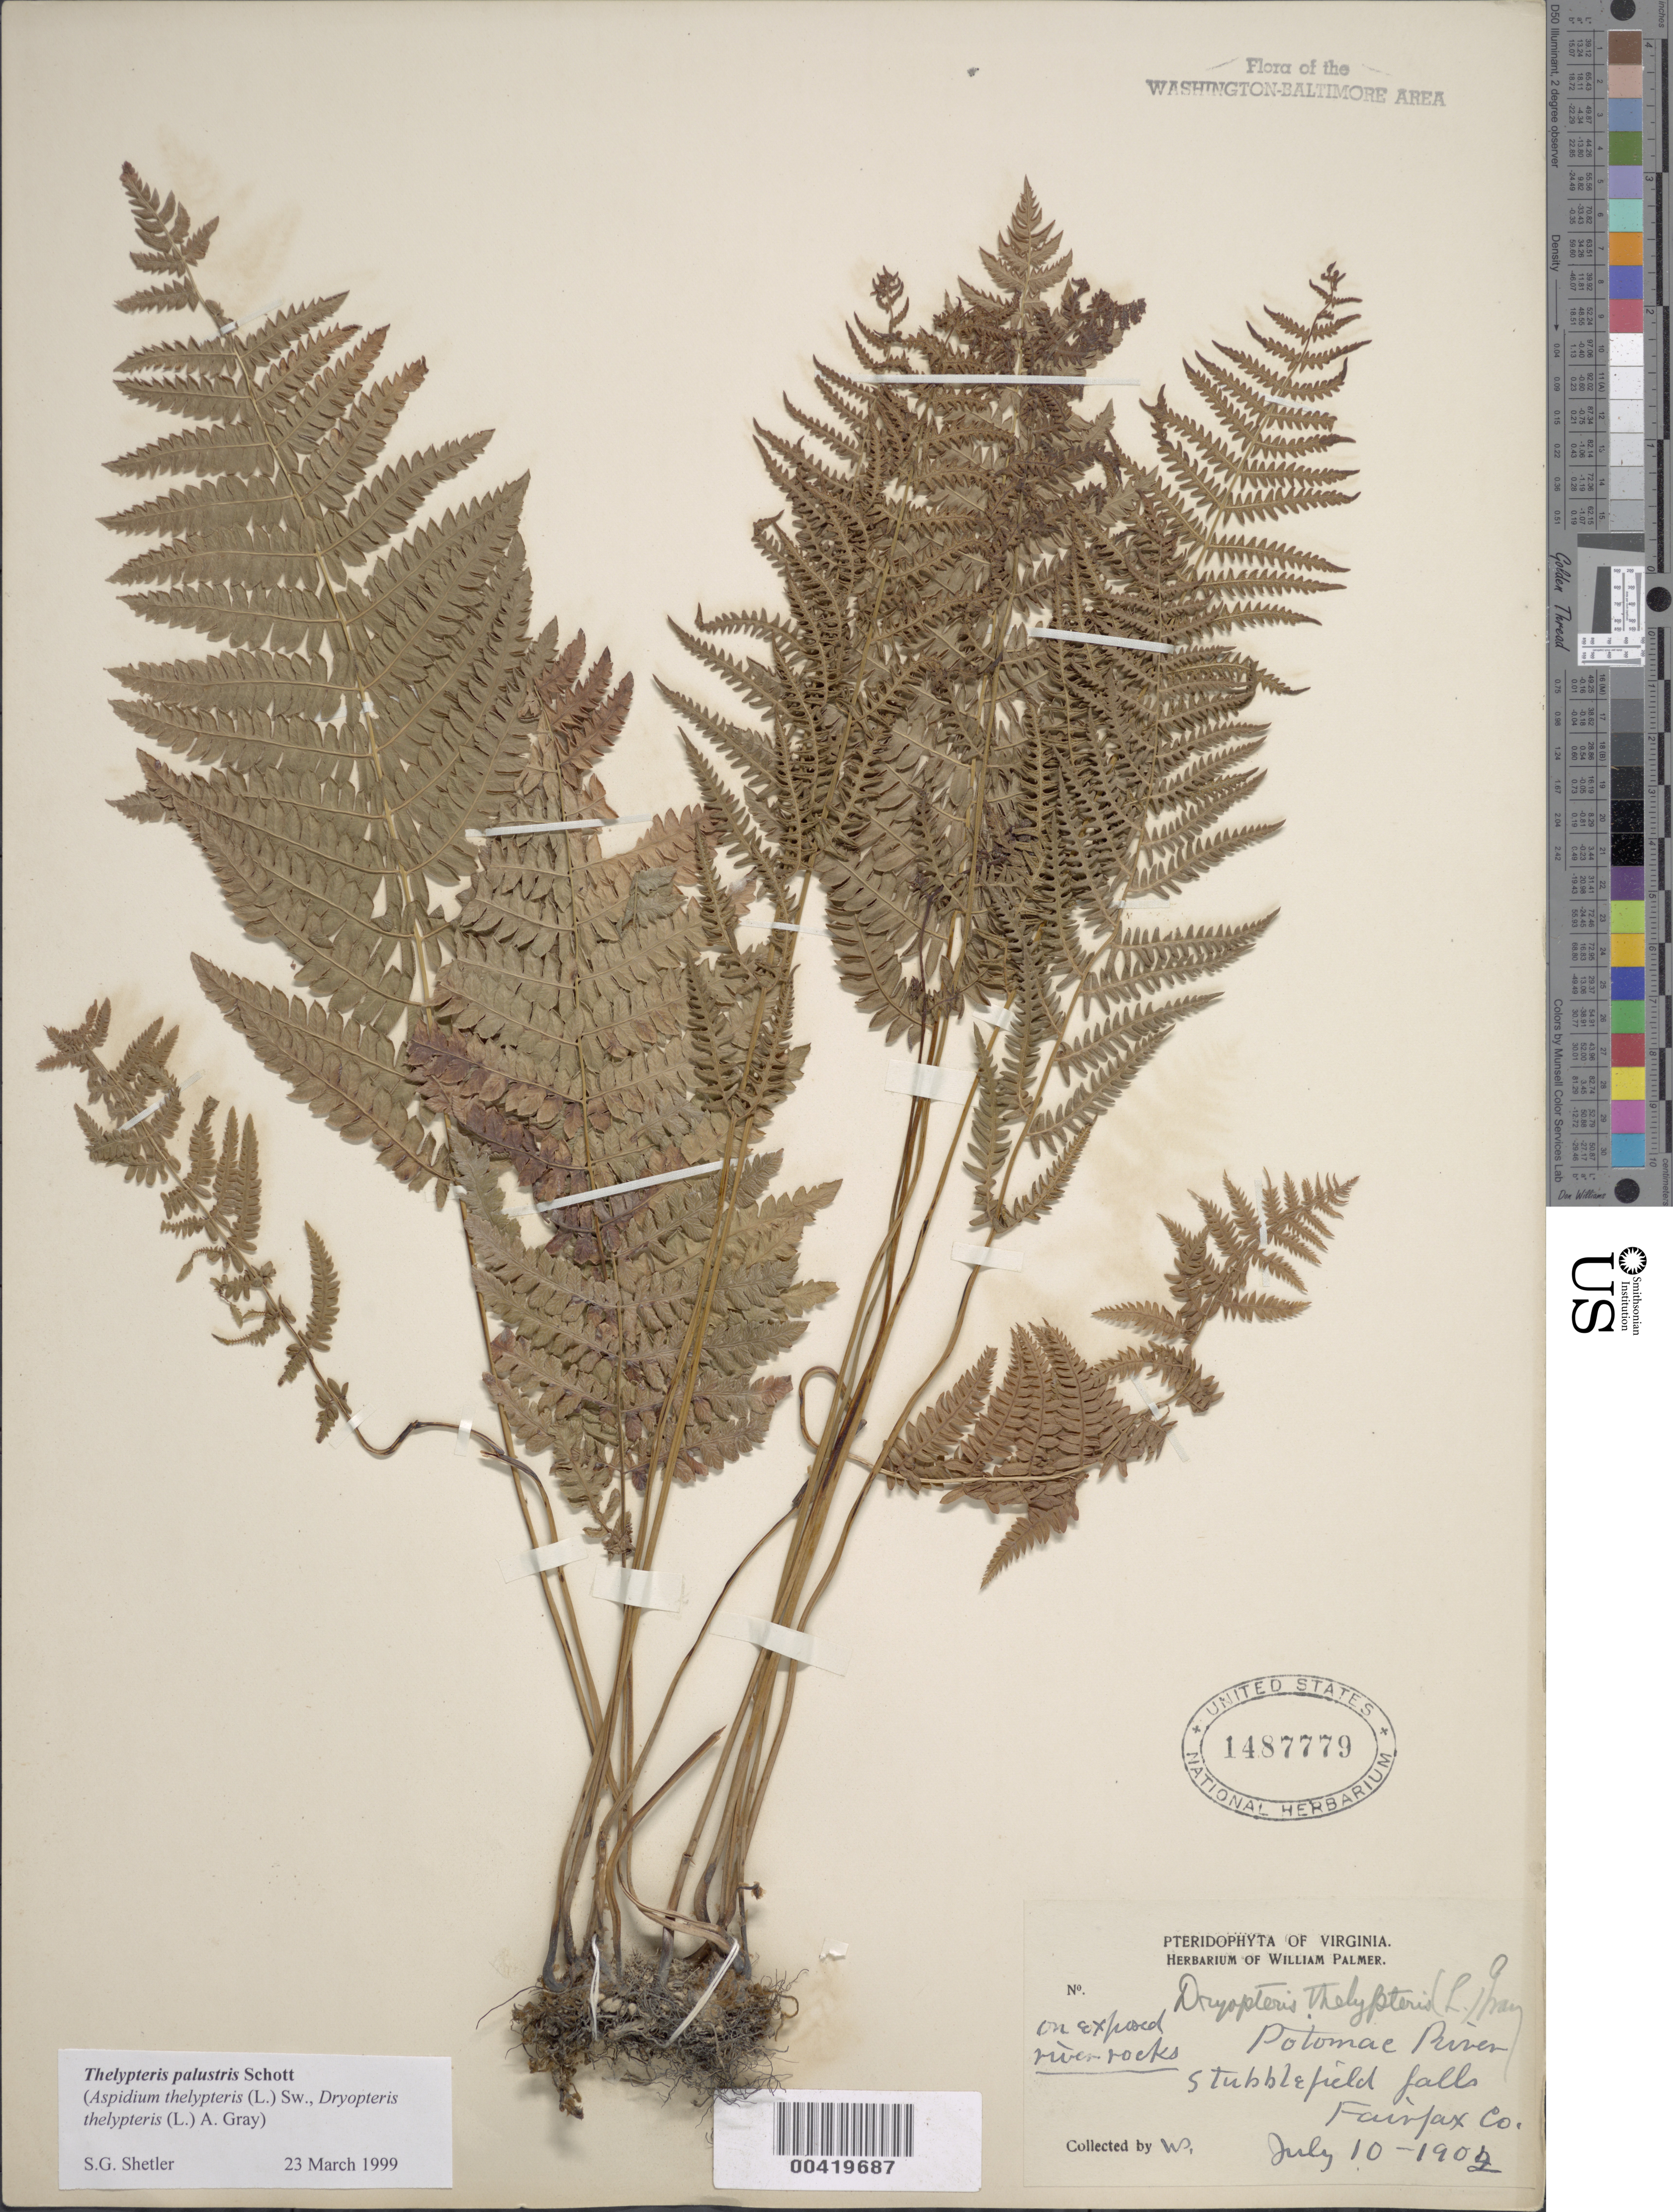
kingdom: Plantae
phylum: Tracheophyta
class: Polypodiopsida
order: Polypodiales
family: Thelypteridaceae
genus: Thelypteris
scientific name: Thelypteris palustris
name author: (Salisb.) Schott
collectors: W. Palmer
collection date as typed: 10 Jul 1902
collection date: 1902-07-10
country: United States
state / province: Virginia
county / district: Fairfax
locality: Stubblefield Falls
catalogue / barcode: US 1487779